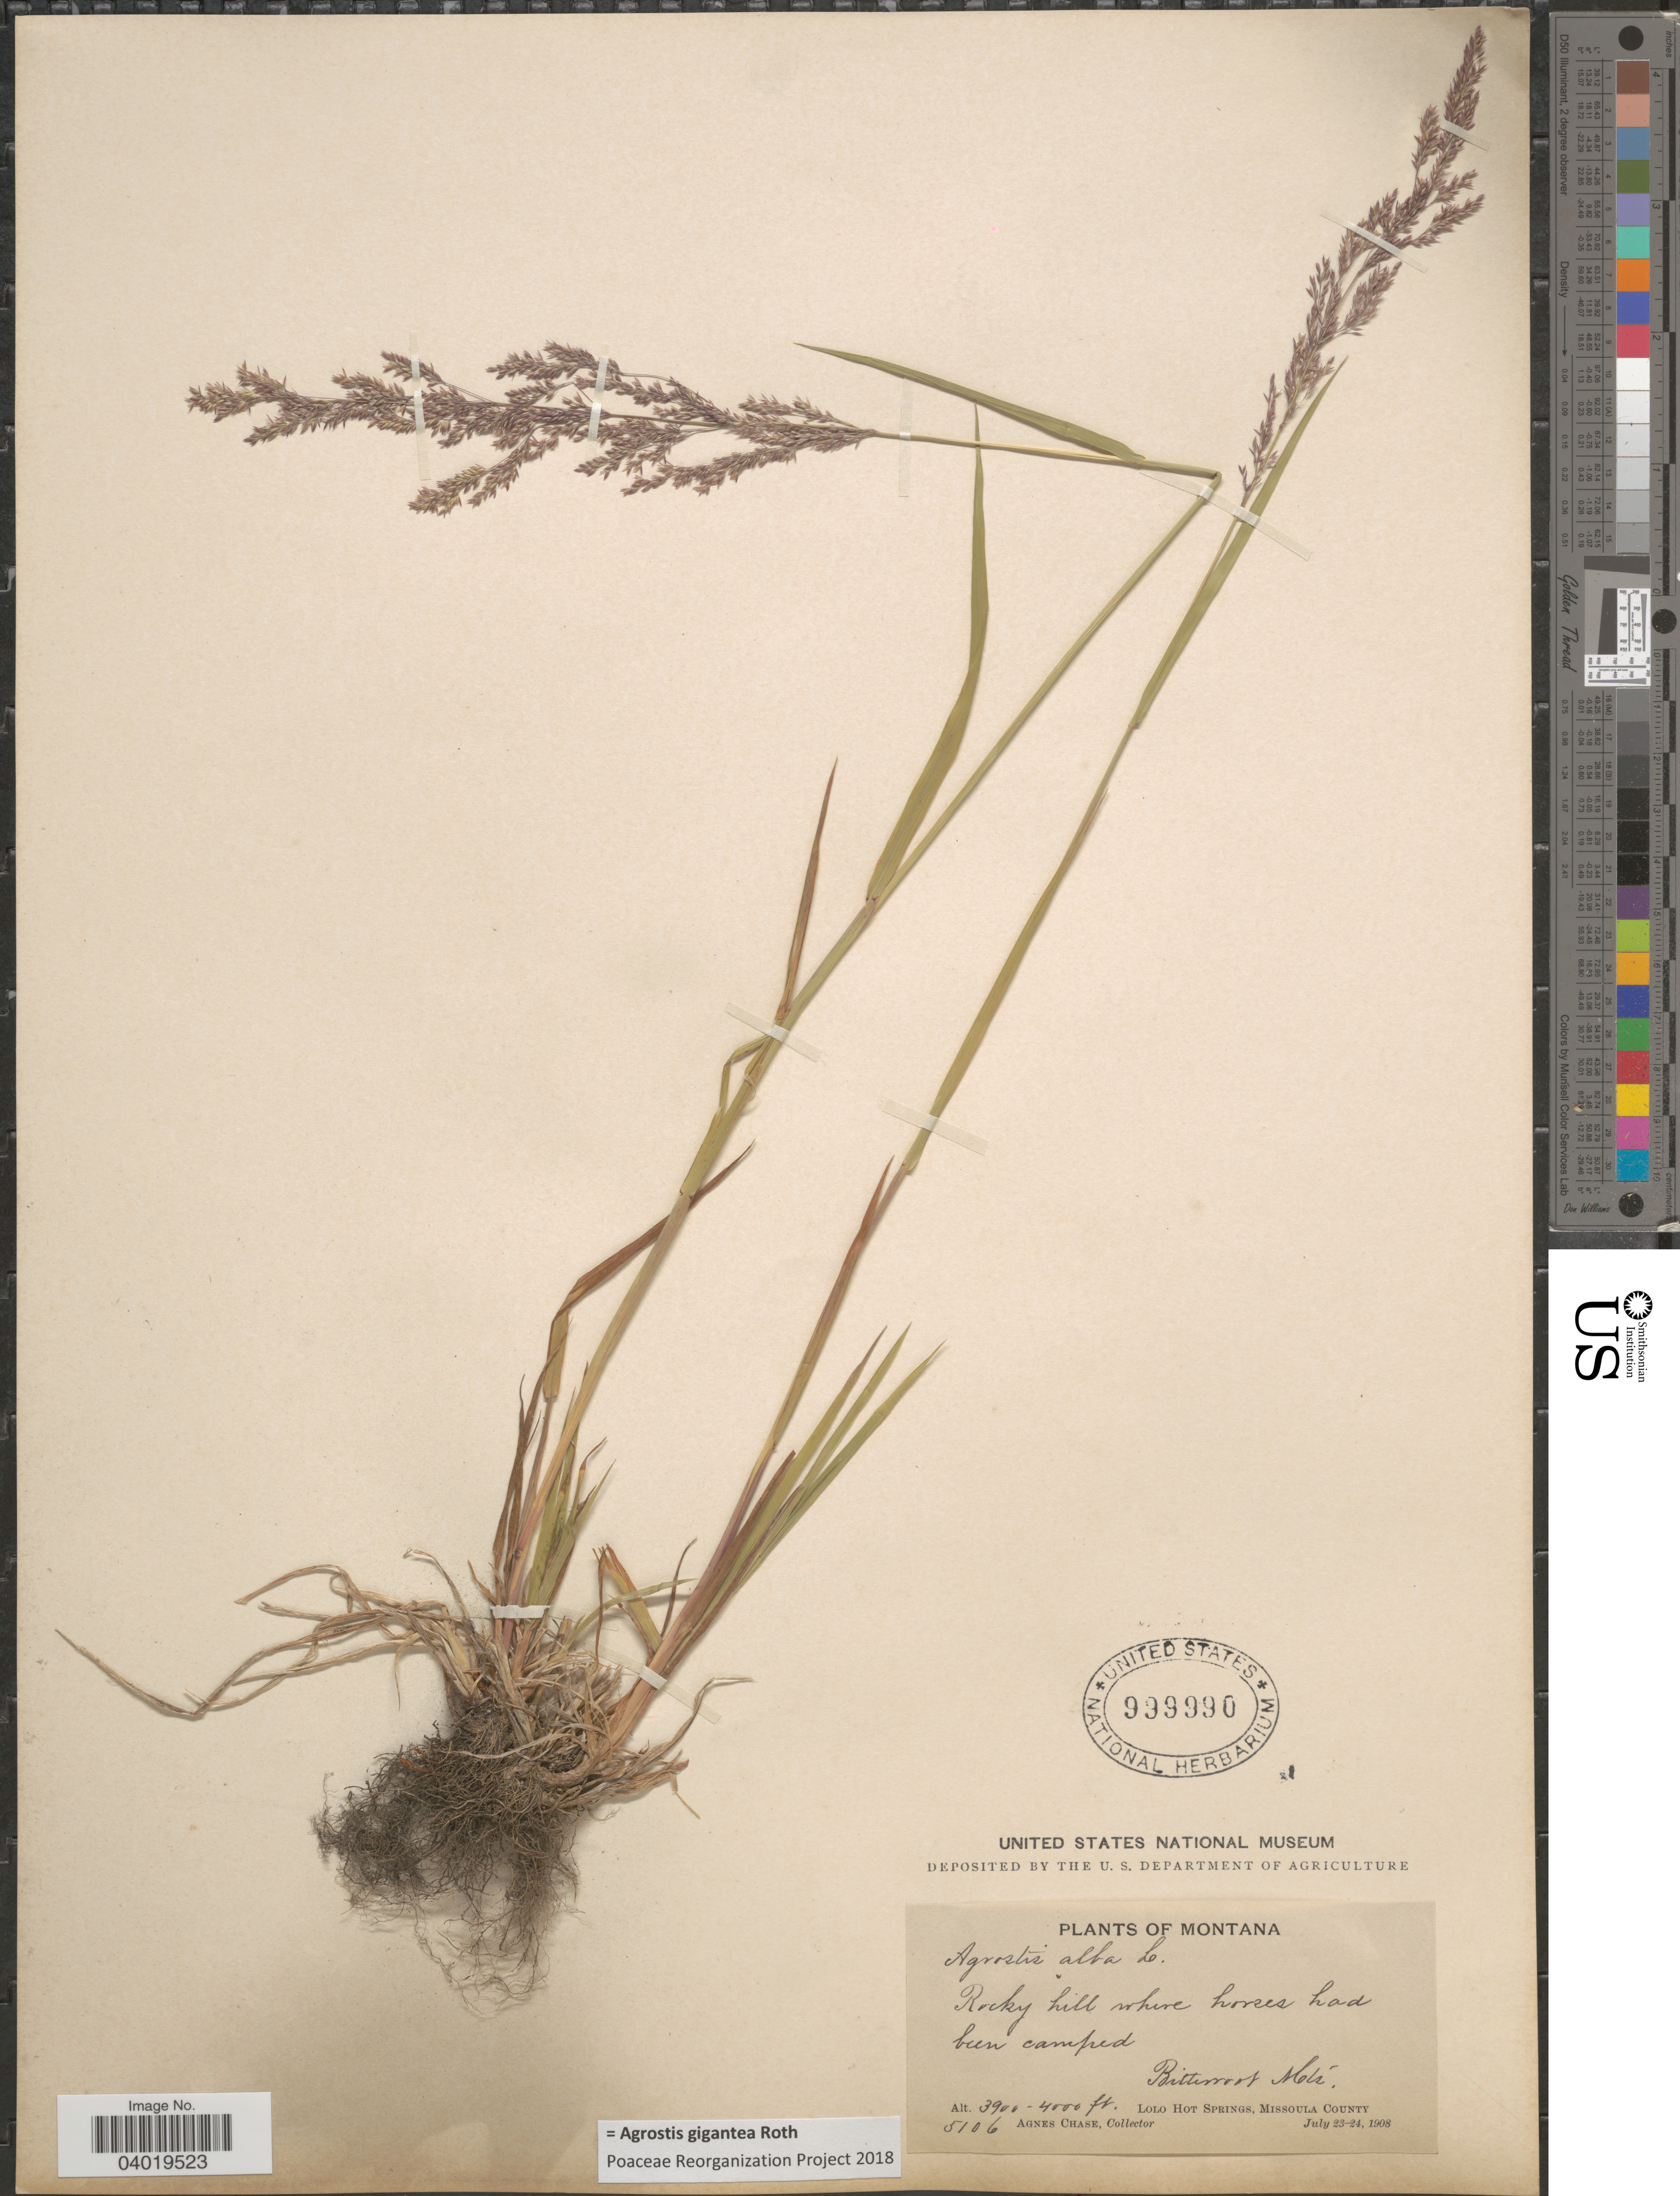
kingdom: Plantae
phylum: Tracheophyta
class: Liliopsida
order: Poales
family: Poaceae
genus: Agrostis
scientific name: Agrostis gigantea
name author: Roth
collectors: A. Chase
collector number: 5106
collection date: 1908-07-23/1908-07-24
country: United States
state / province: Montana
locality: Bitterroot Mts. Lolo Hot Springs, Missoula County.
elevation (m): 1189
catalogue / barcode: US 999990